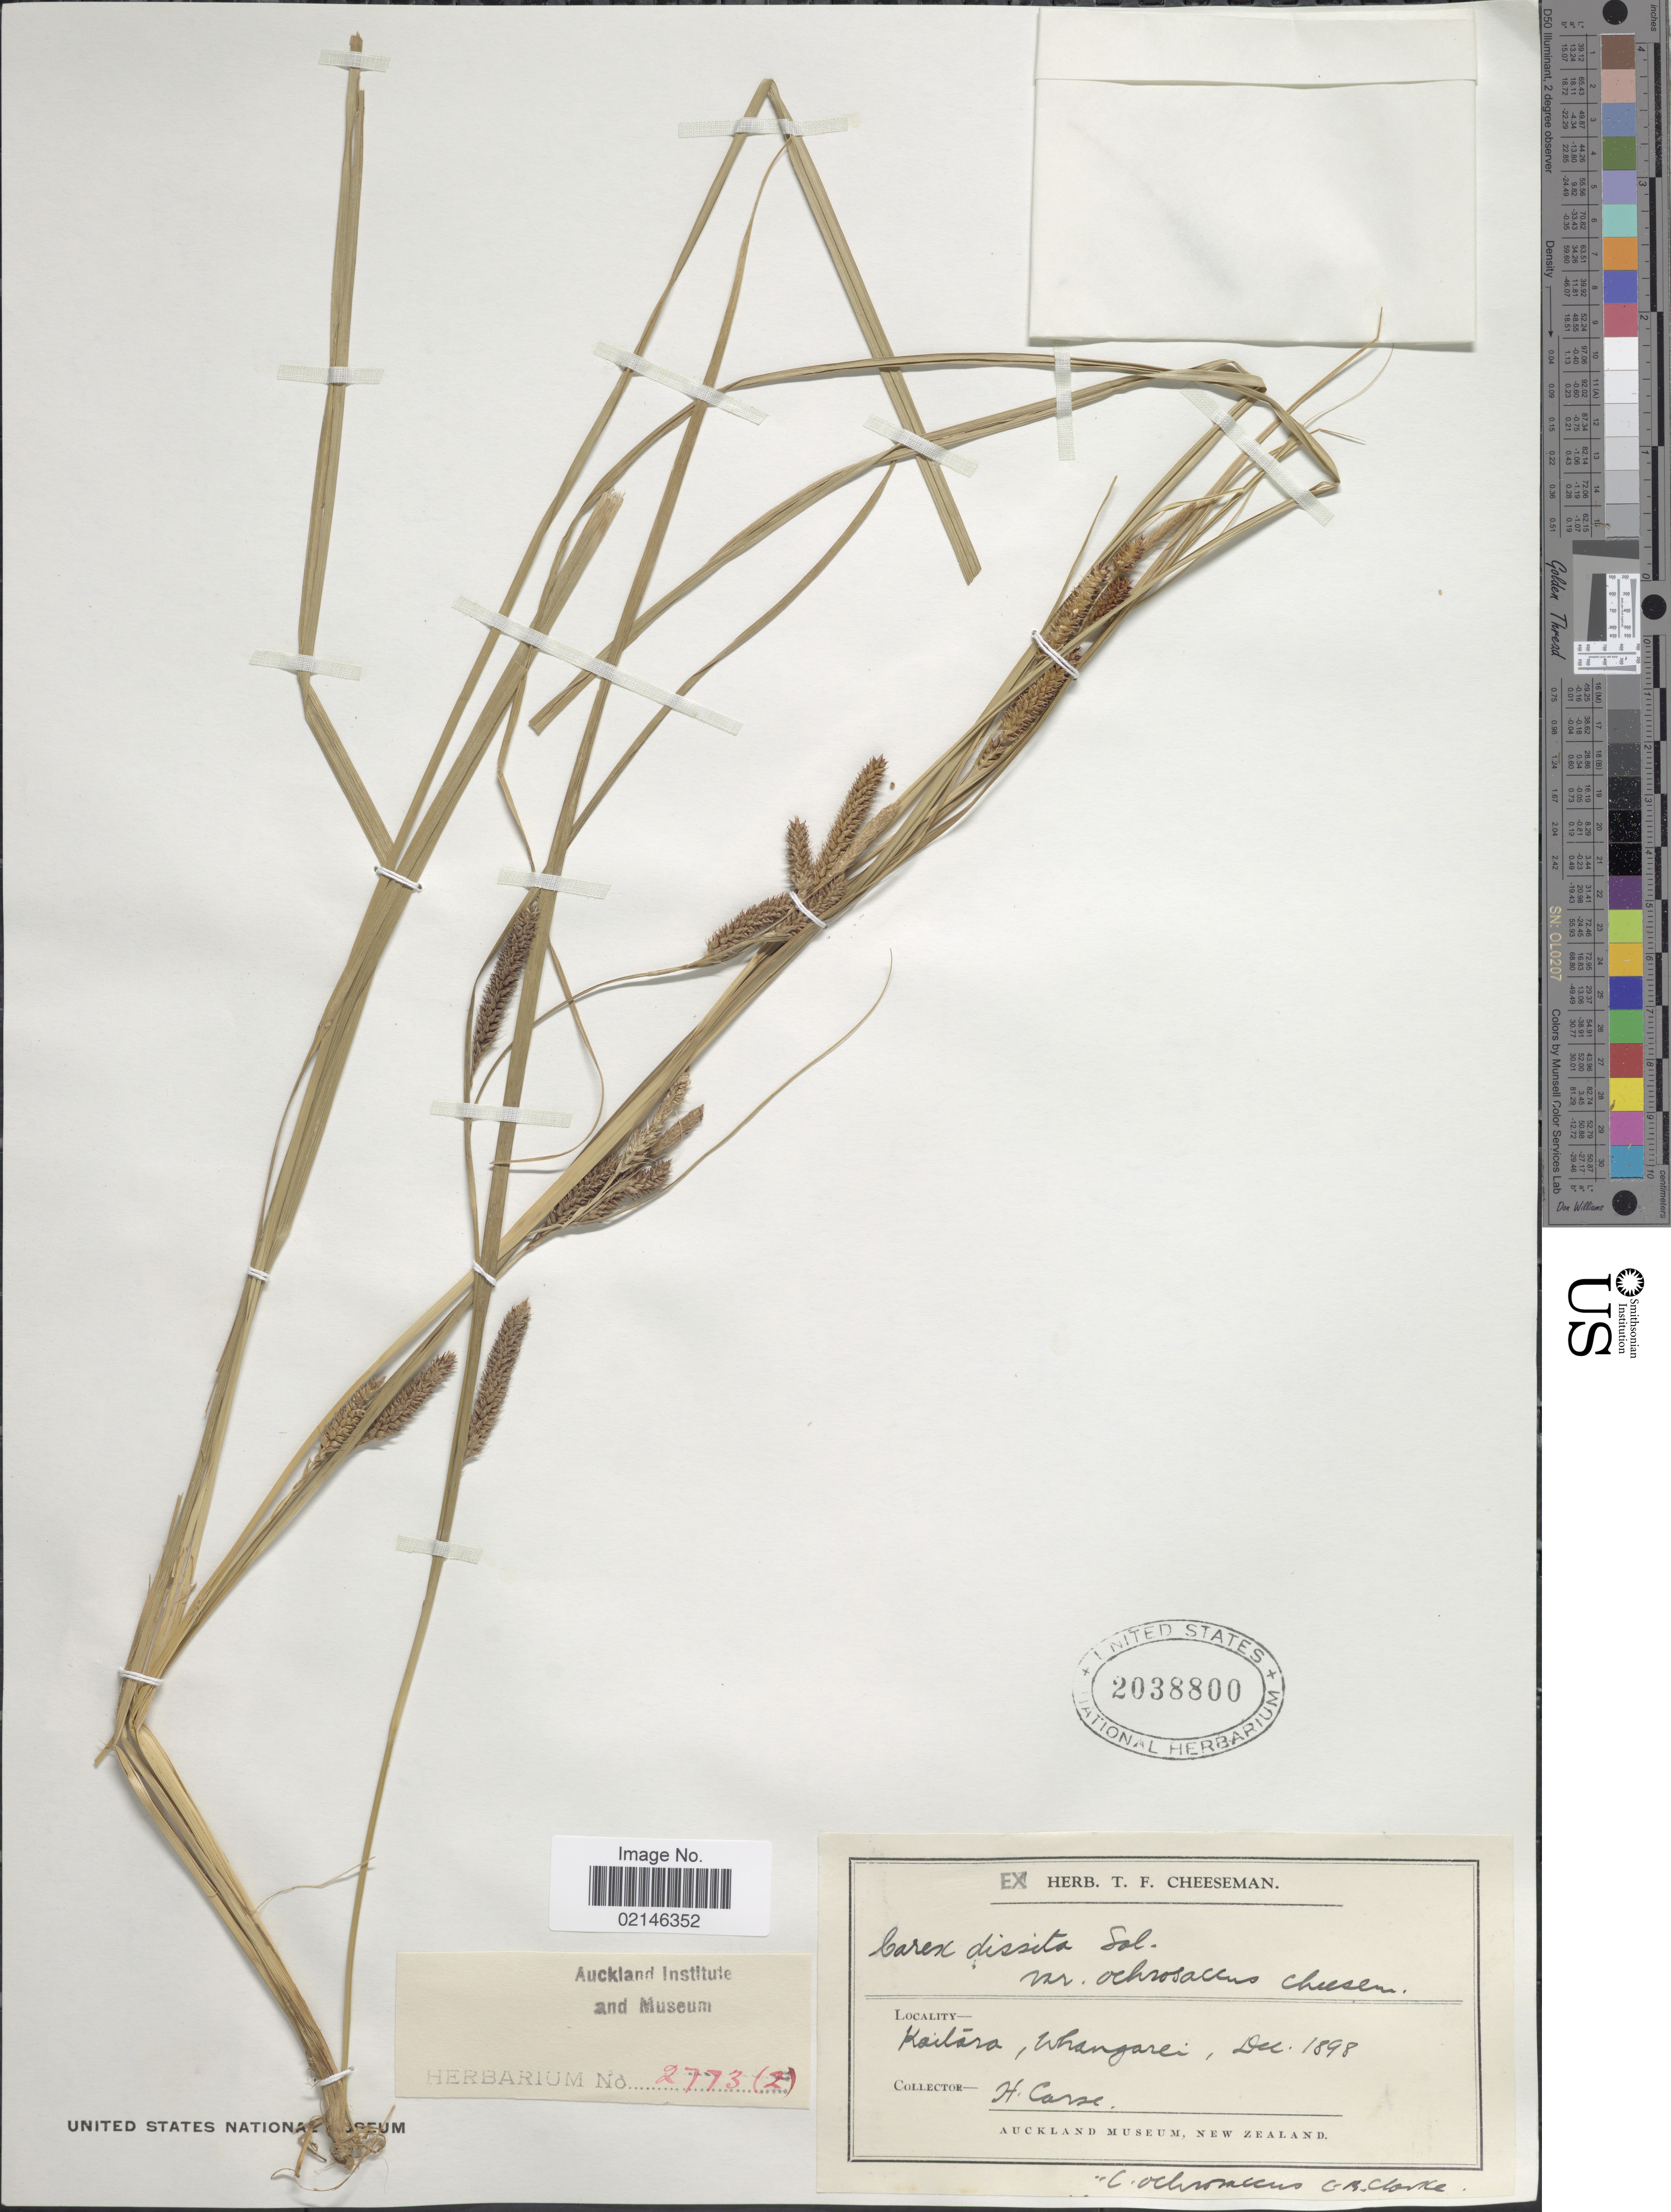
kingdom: Plantae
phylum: Tracheophyta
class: Liliopsida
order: Poales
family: Cyperaceae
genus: Carex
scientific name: Carex dissita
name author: Sol. ex Boott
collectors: H. Carse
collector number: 2773 (2)?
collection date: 1898-12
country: New Zealand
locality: Kailara, Whangarei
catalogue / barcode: US 2038800